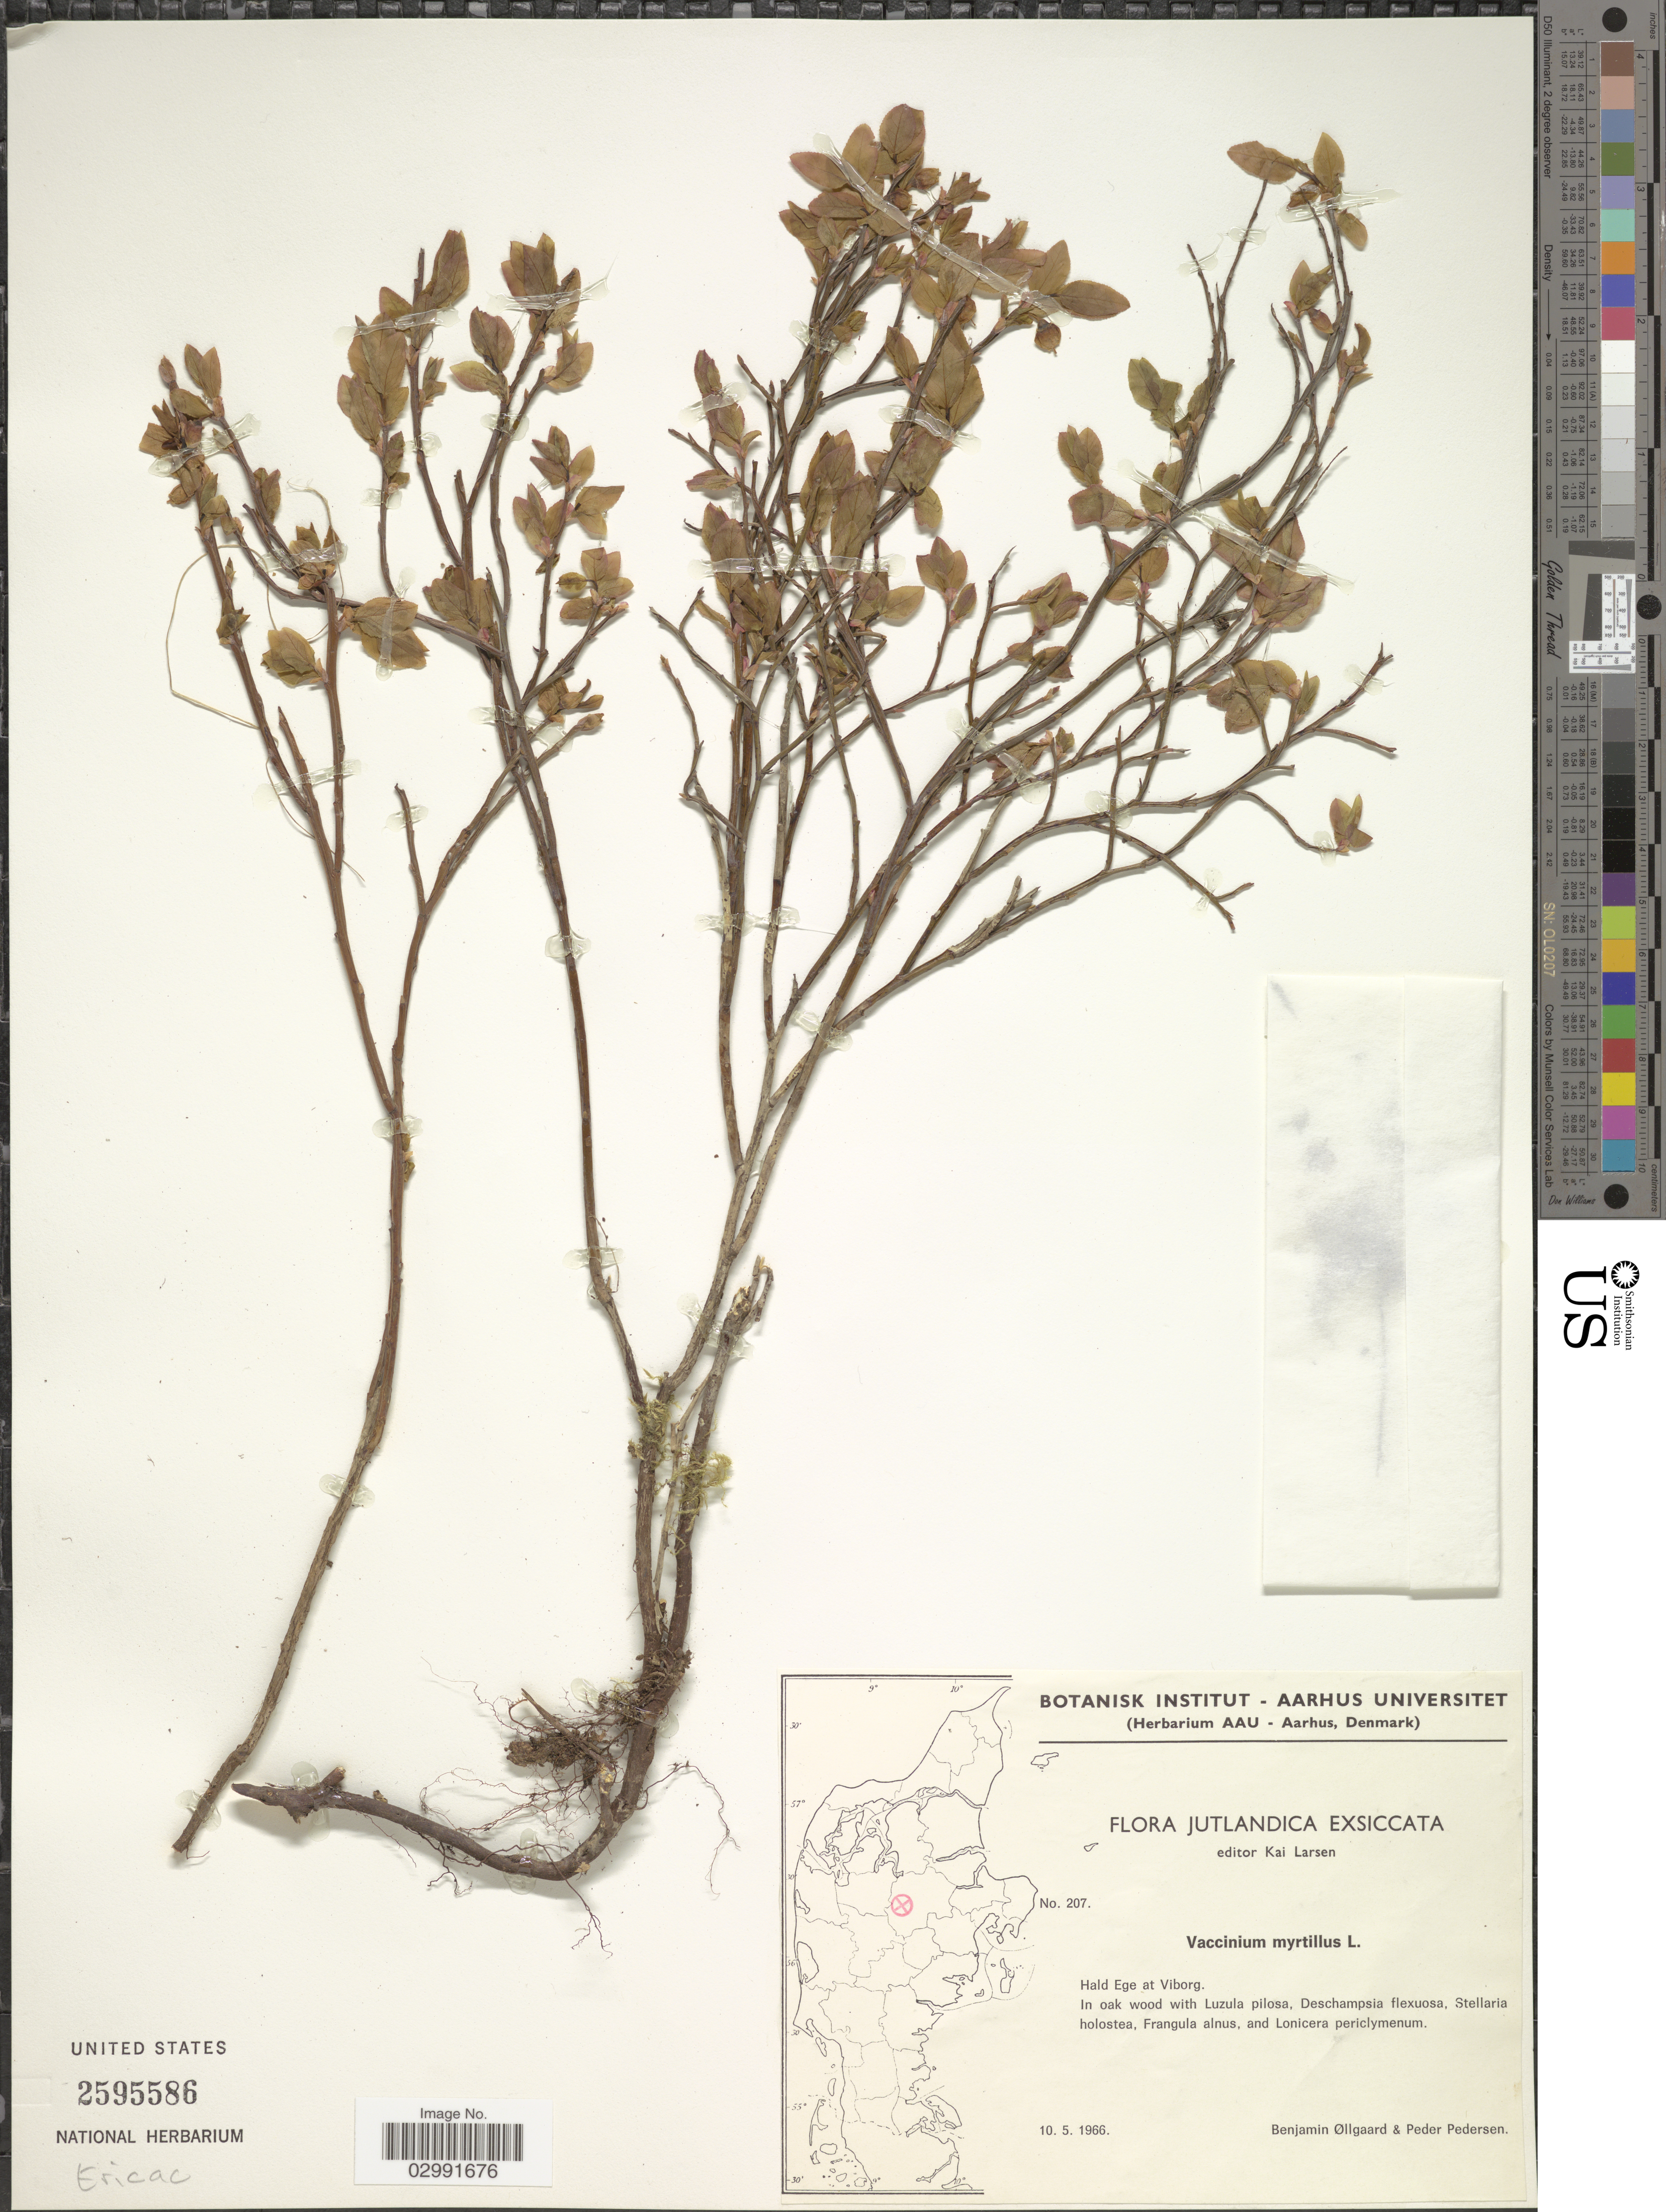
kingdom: Plantae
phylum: Tracheophyta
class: Magnoliopsida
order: Ericales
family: Ericaceae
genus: Vaccinium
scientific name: Vaccinium myrtillus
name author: L.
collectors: B. Øllgaard & P. Pedersen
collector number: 207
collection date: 1966-05-10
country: Denmark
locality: Jutlandica. Hald Ege at Viborg.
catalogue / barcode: US 2595586